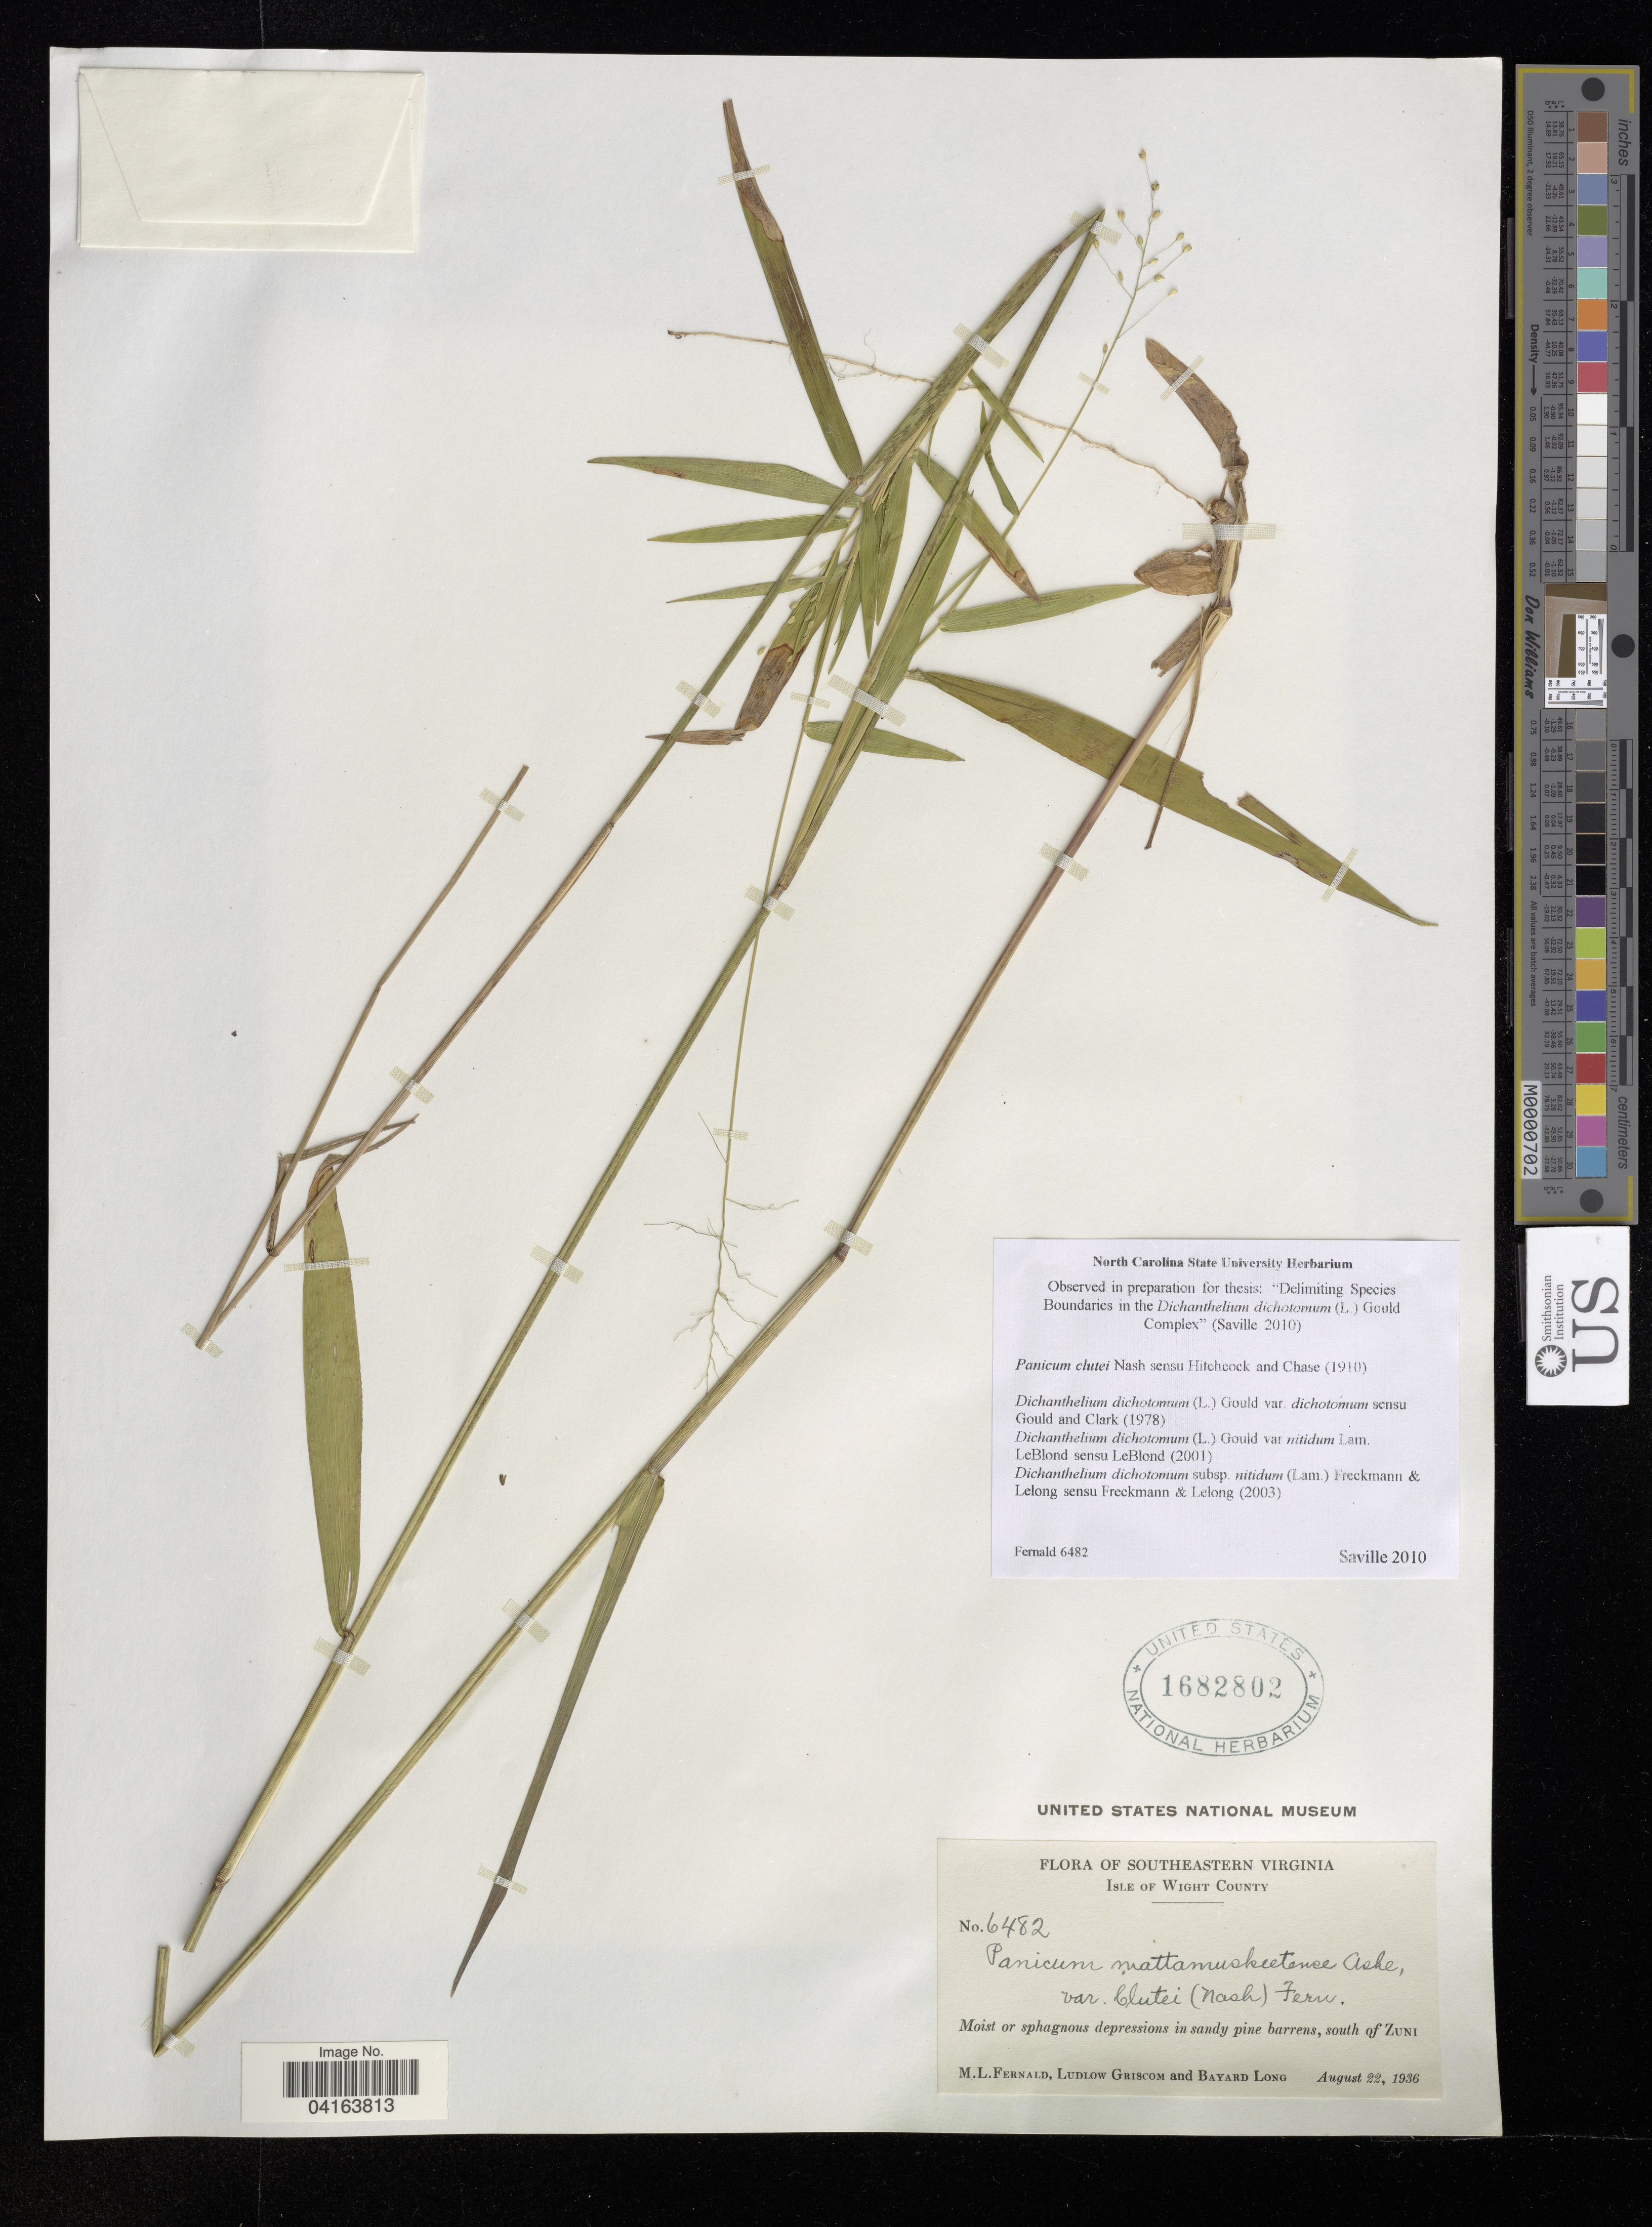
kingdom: Plantae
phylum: Tracheophyta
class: Liliopsida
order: Poales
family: Poaceae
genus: Dichanthelium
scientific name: Dichanthelium dichotomum subsp. lucidum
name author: (Ashe) Freckmann & Lelong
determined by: Saville, A. C., (NCSC), North Carolina State University (UNITED STATES)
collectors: M. L. Fernald, L. Griscom & B. Long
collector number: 6482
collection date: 1936-08-22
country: United States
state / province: Virginia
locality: Isle of Wight County. South of Zuni.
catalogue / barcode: US 1682802